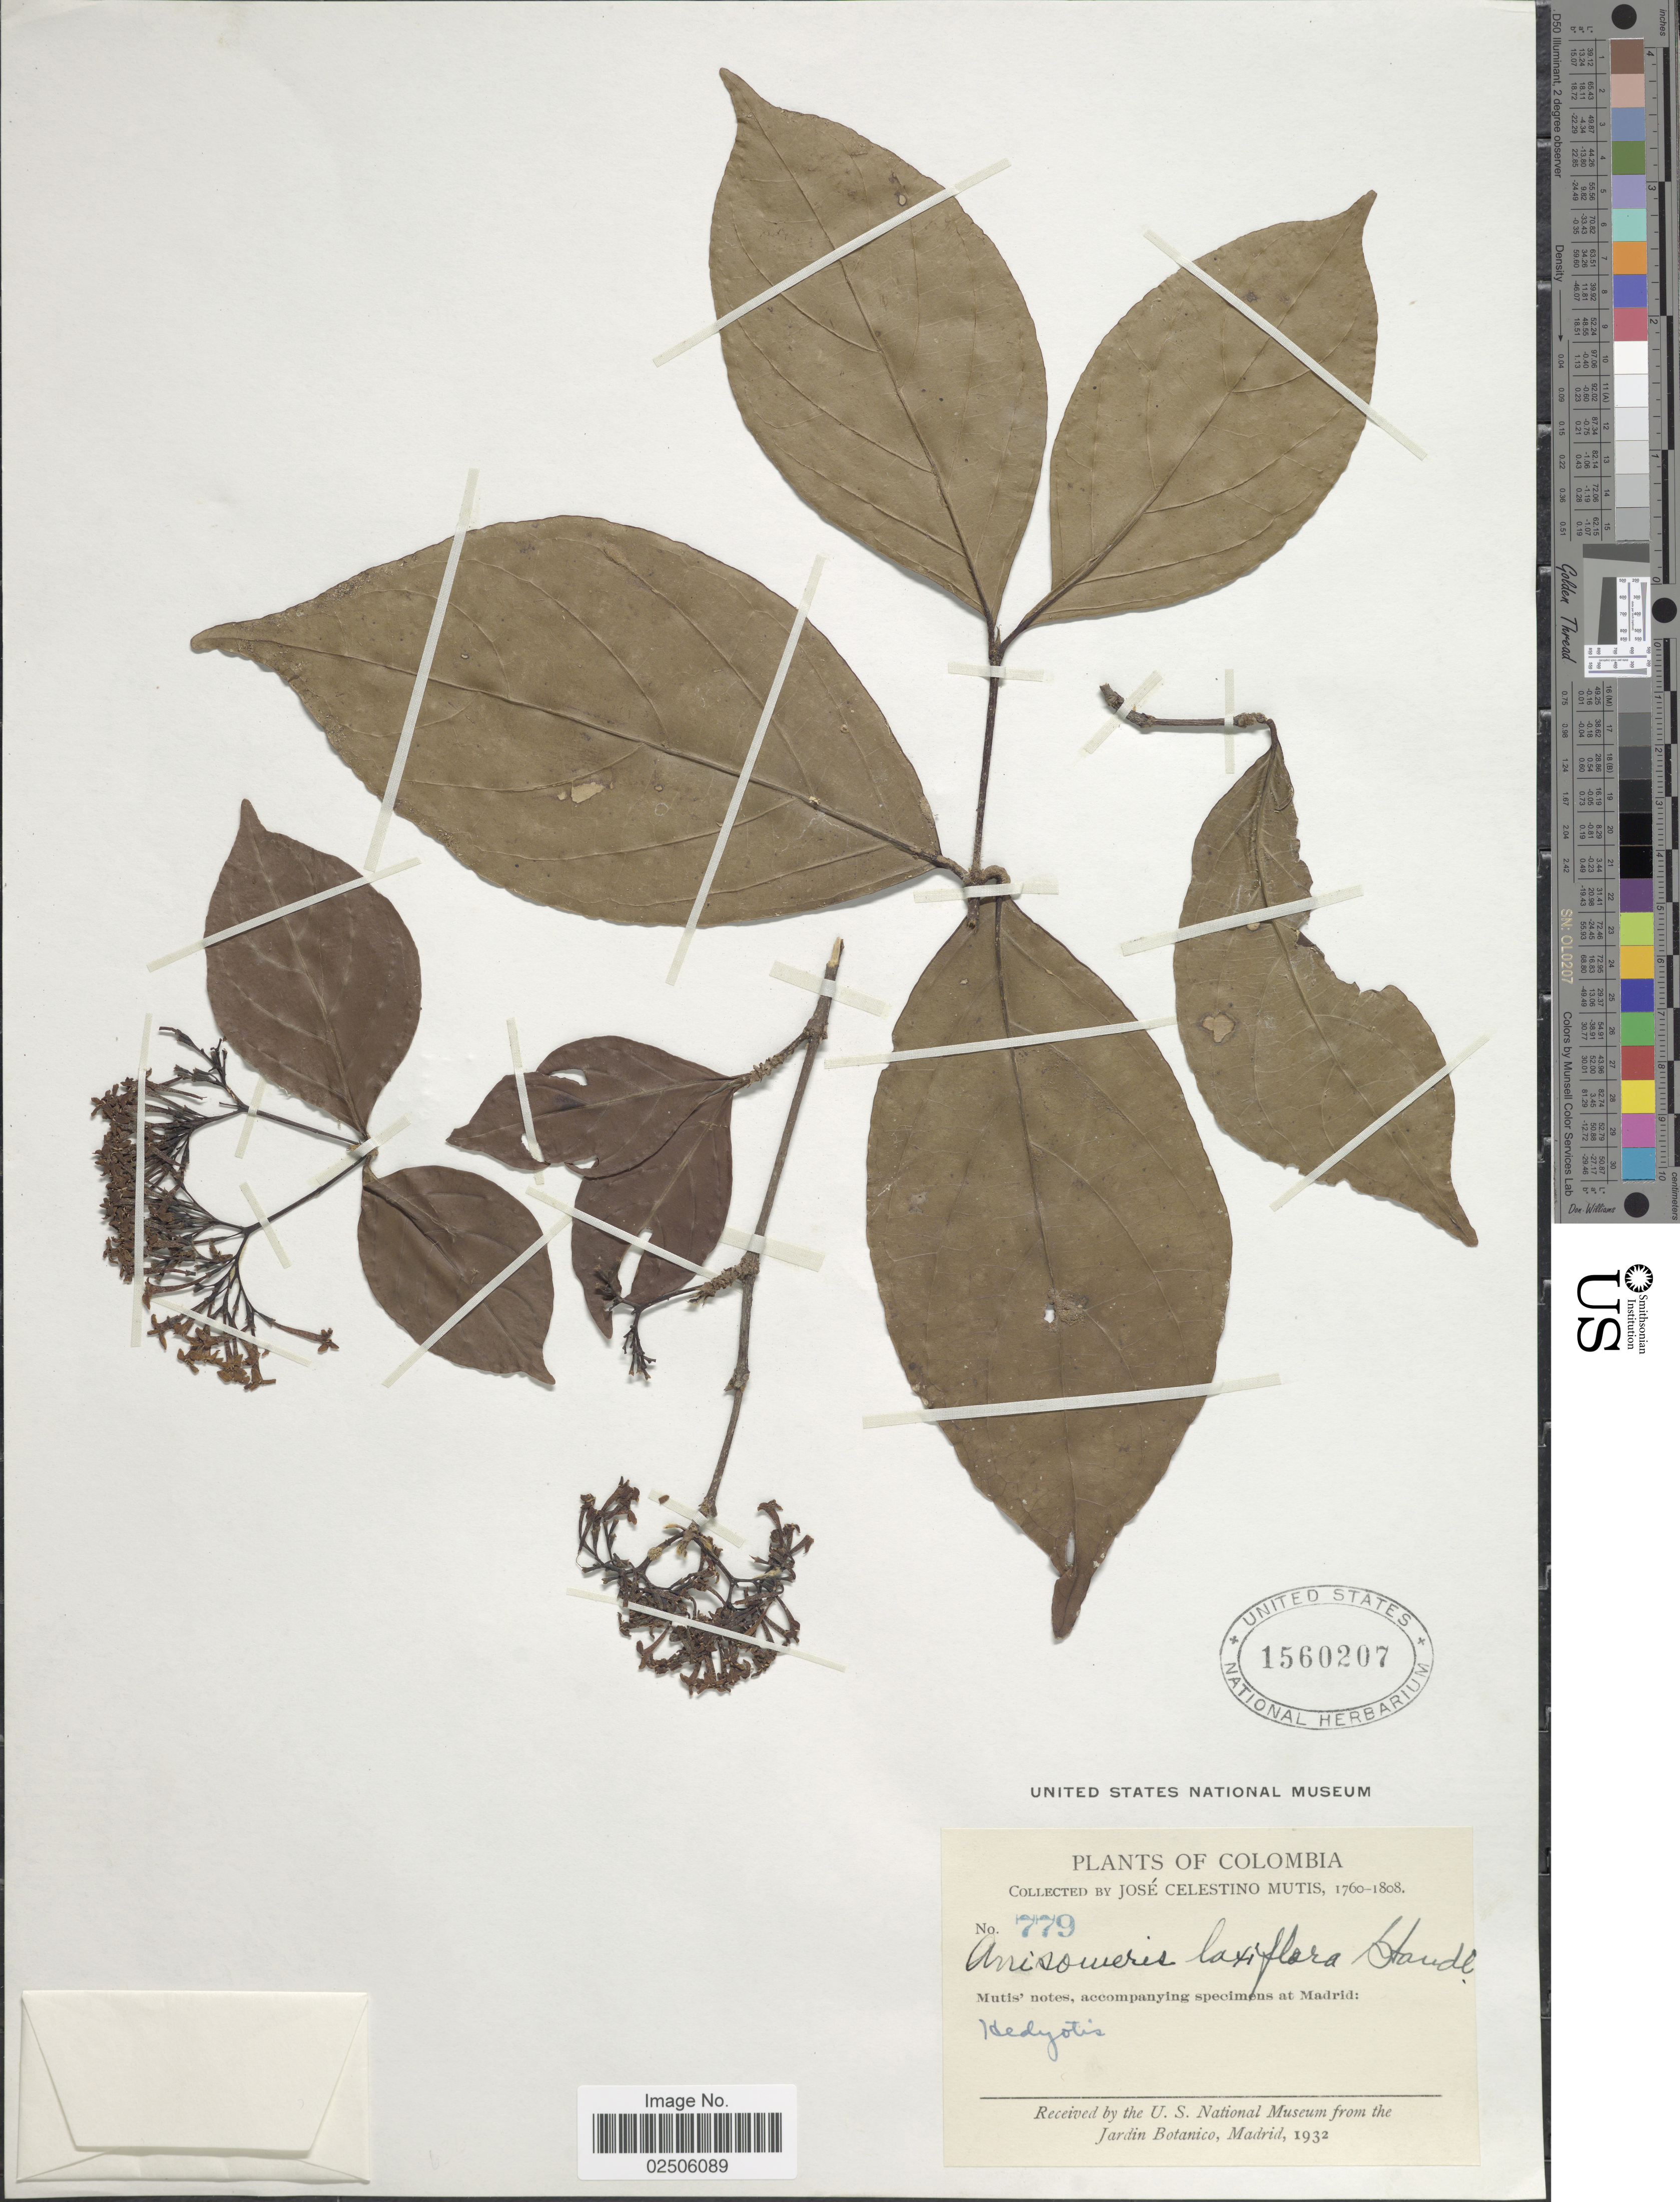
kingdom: Plantae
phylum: Tracheophyta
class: Magnoliopsida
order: Gentianales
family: Rubiaceae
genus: Chomelia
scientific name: Chomelia laxiflora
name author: (Standl.) Govaerts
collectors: J. C. B. Mutis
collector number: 779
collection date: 1760/1808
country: Colombia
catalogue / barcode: US 1560207